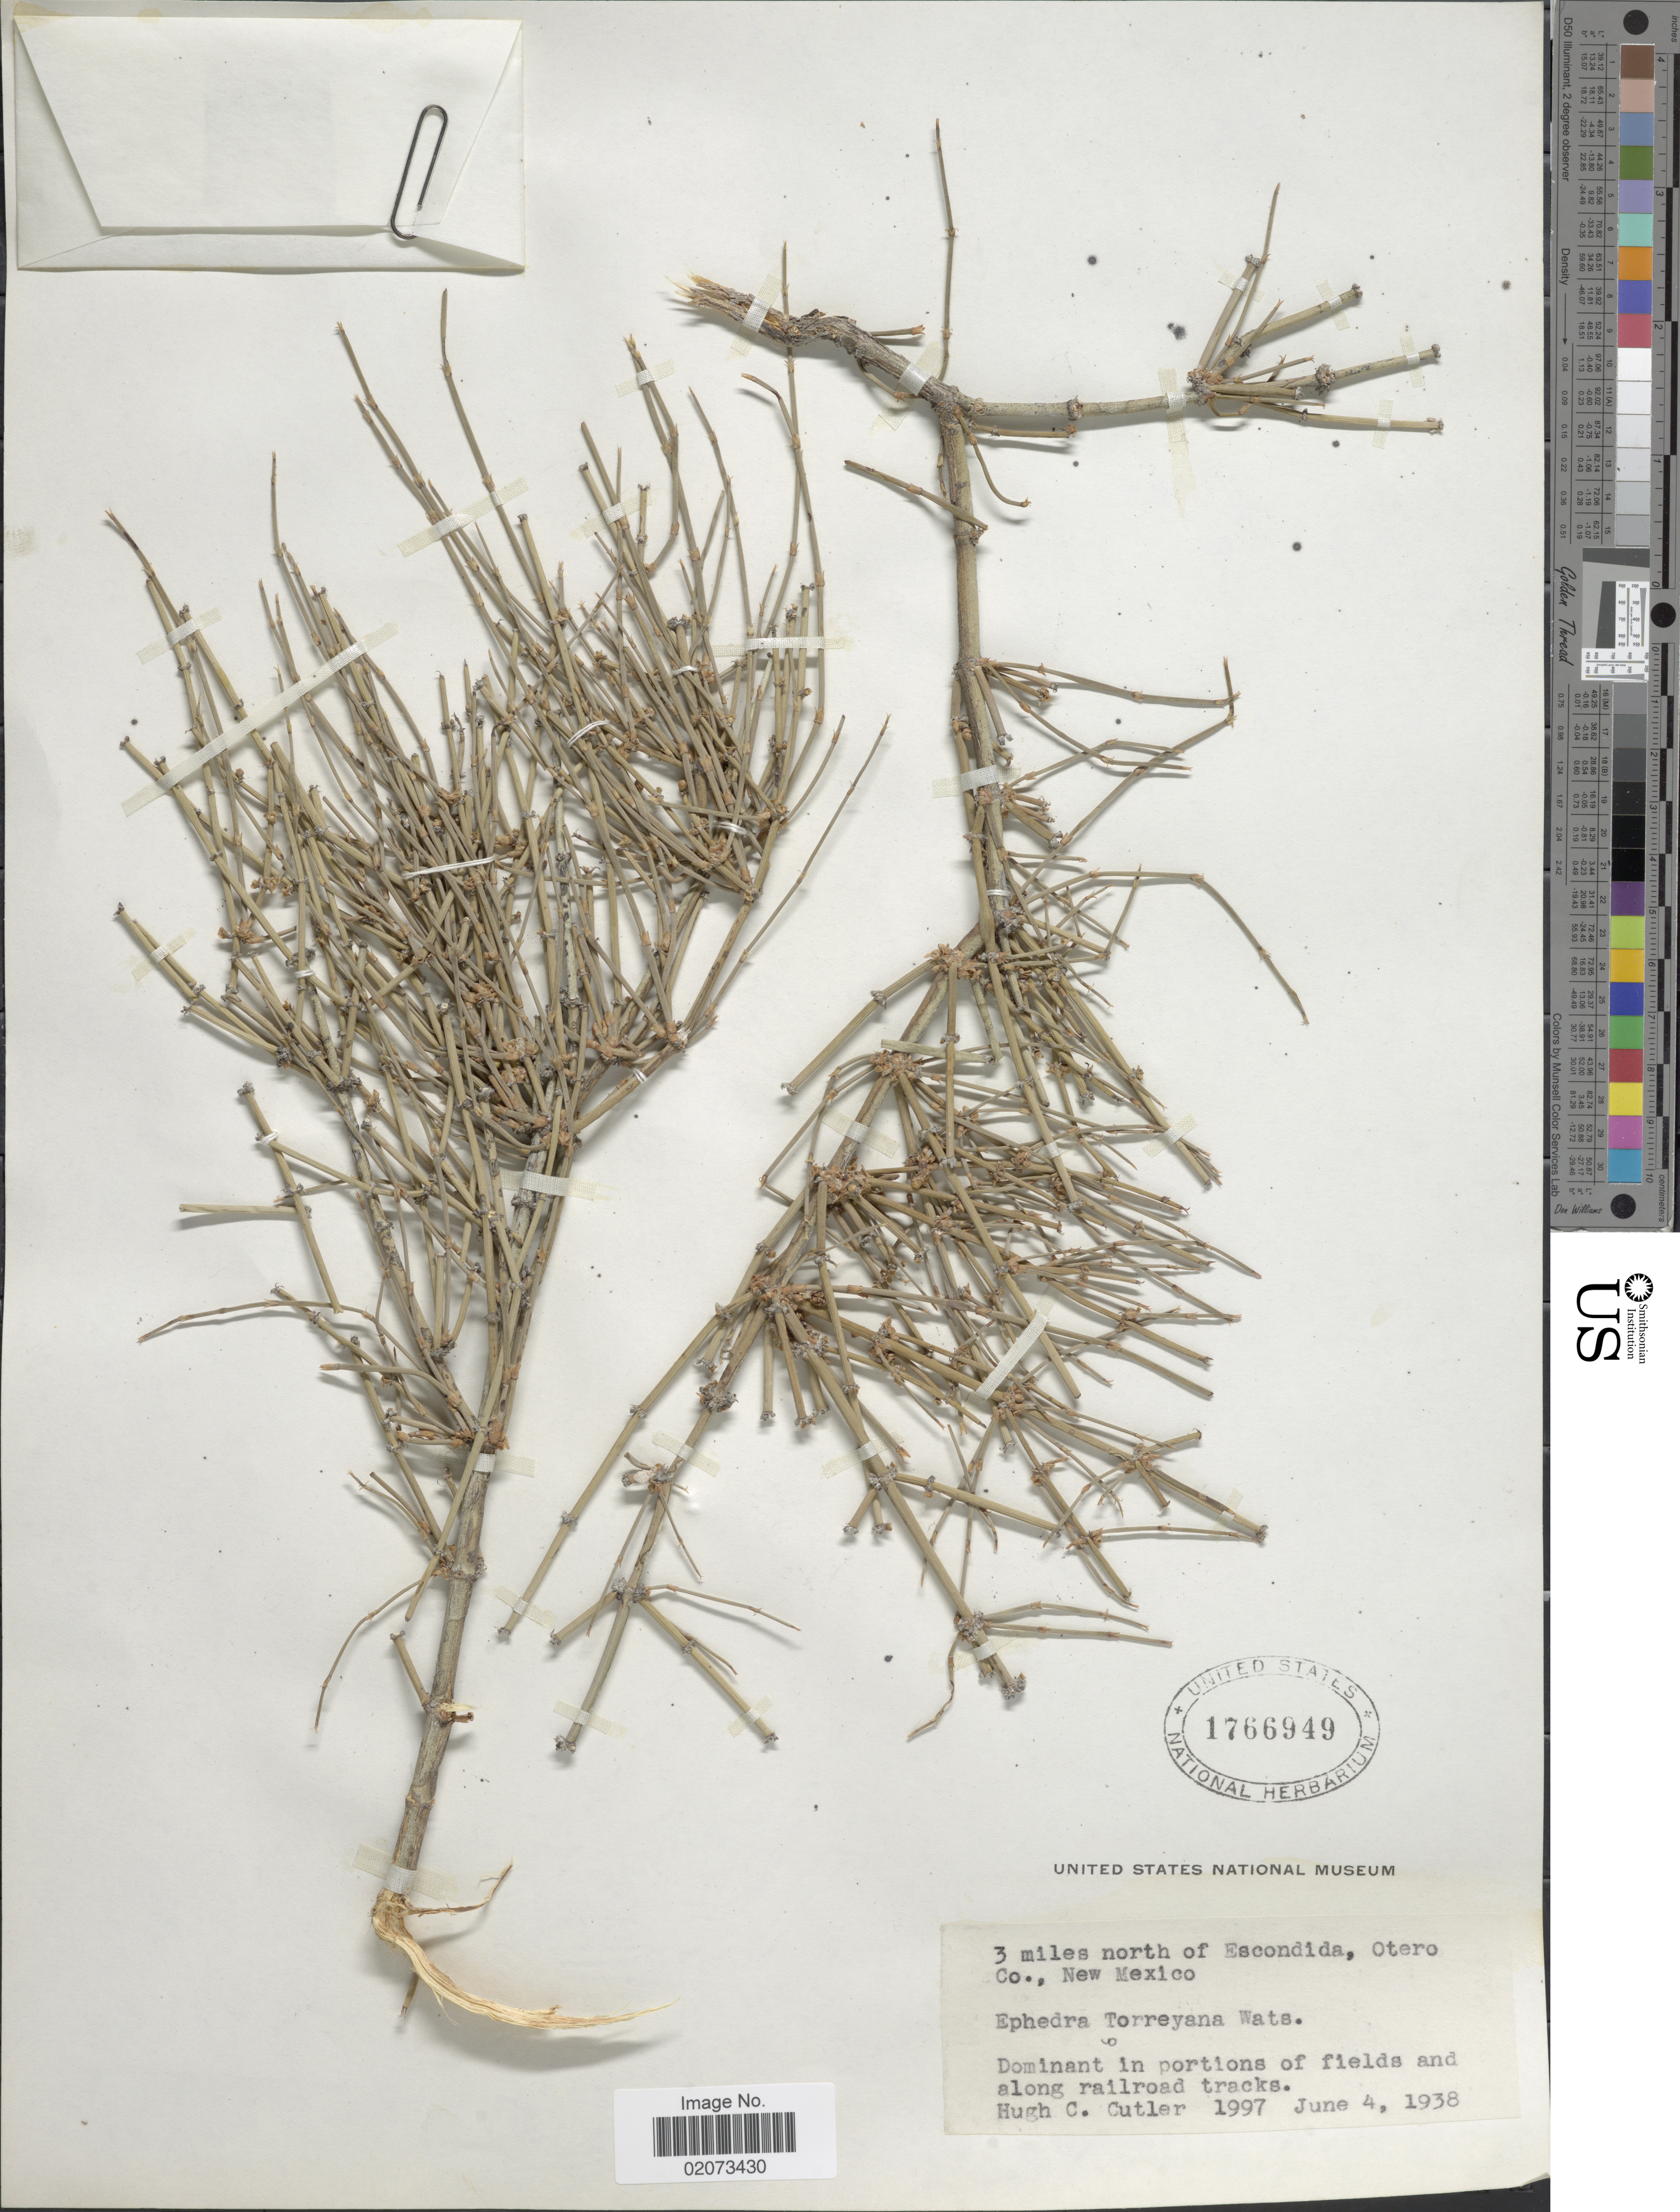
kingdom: Plantae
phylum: Tracheophyta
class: Gnetopsida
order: Ephedrales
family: Ephedraceae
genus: Ephedra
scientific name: Ephedra torreyana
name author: S. Watson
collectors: H. C. Cutler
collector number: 1997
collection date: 1938-06-04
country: United States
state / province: New Mexico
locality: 3 miles north of Escondida, Otero Co., New Mexico Dominant in portions of fields and along railroad tracks.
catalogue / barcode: US 1766949